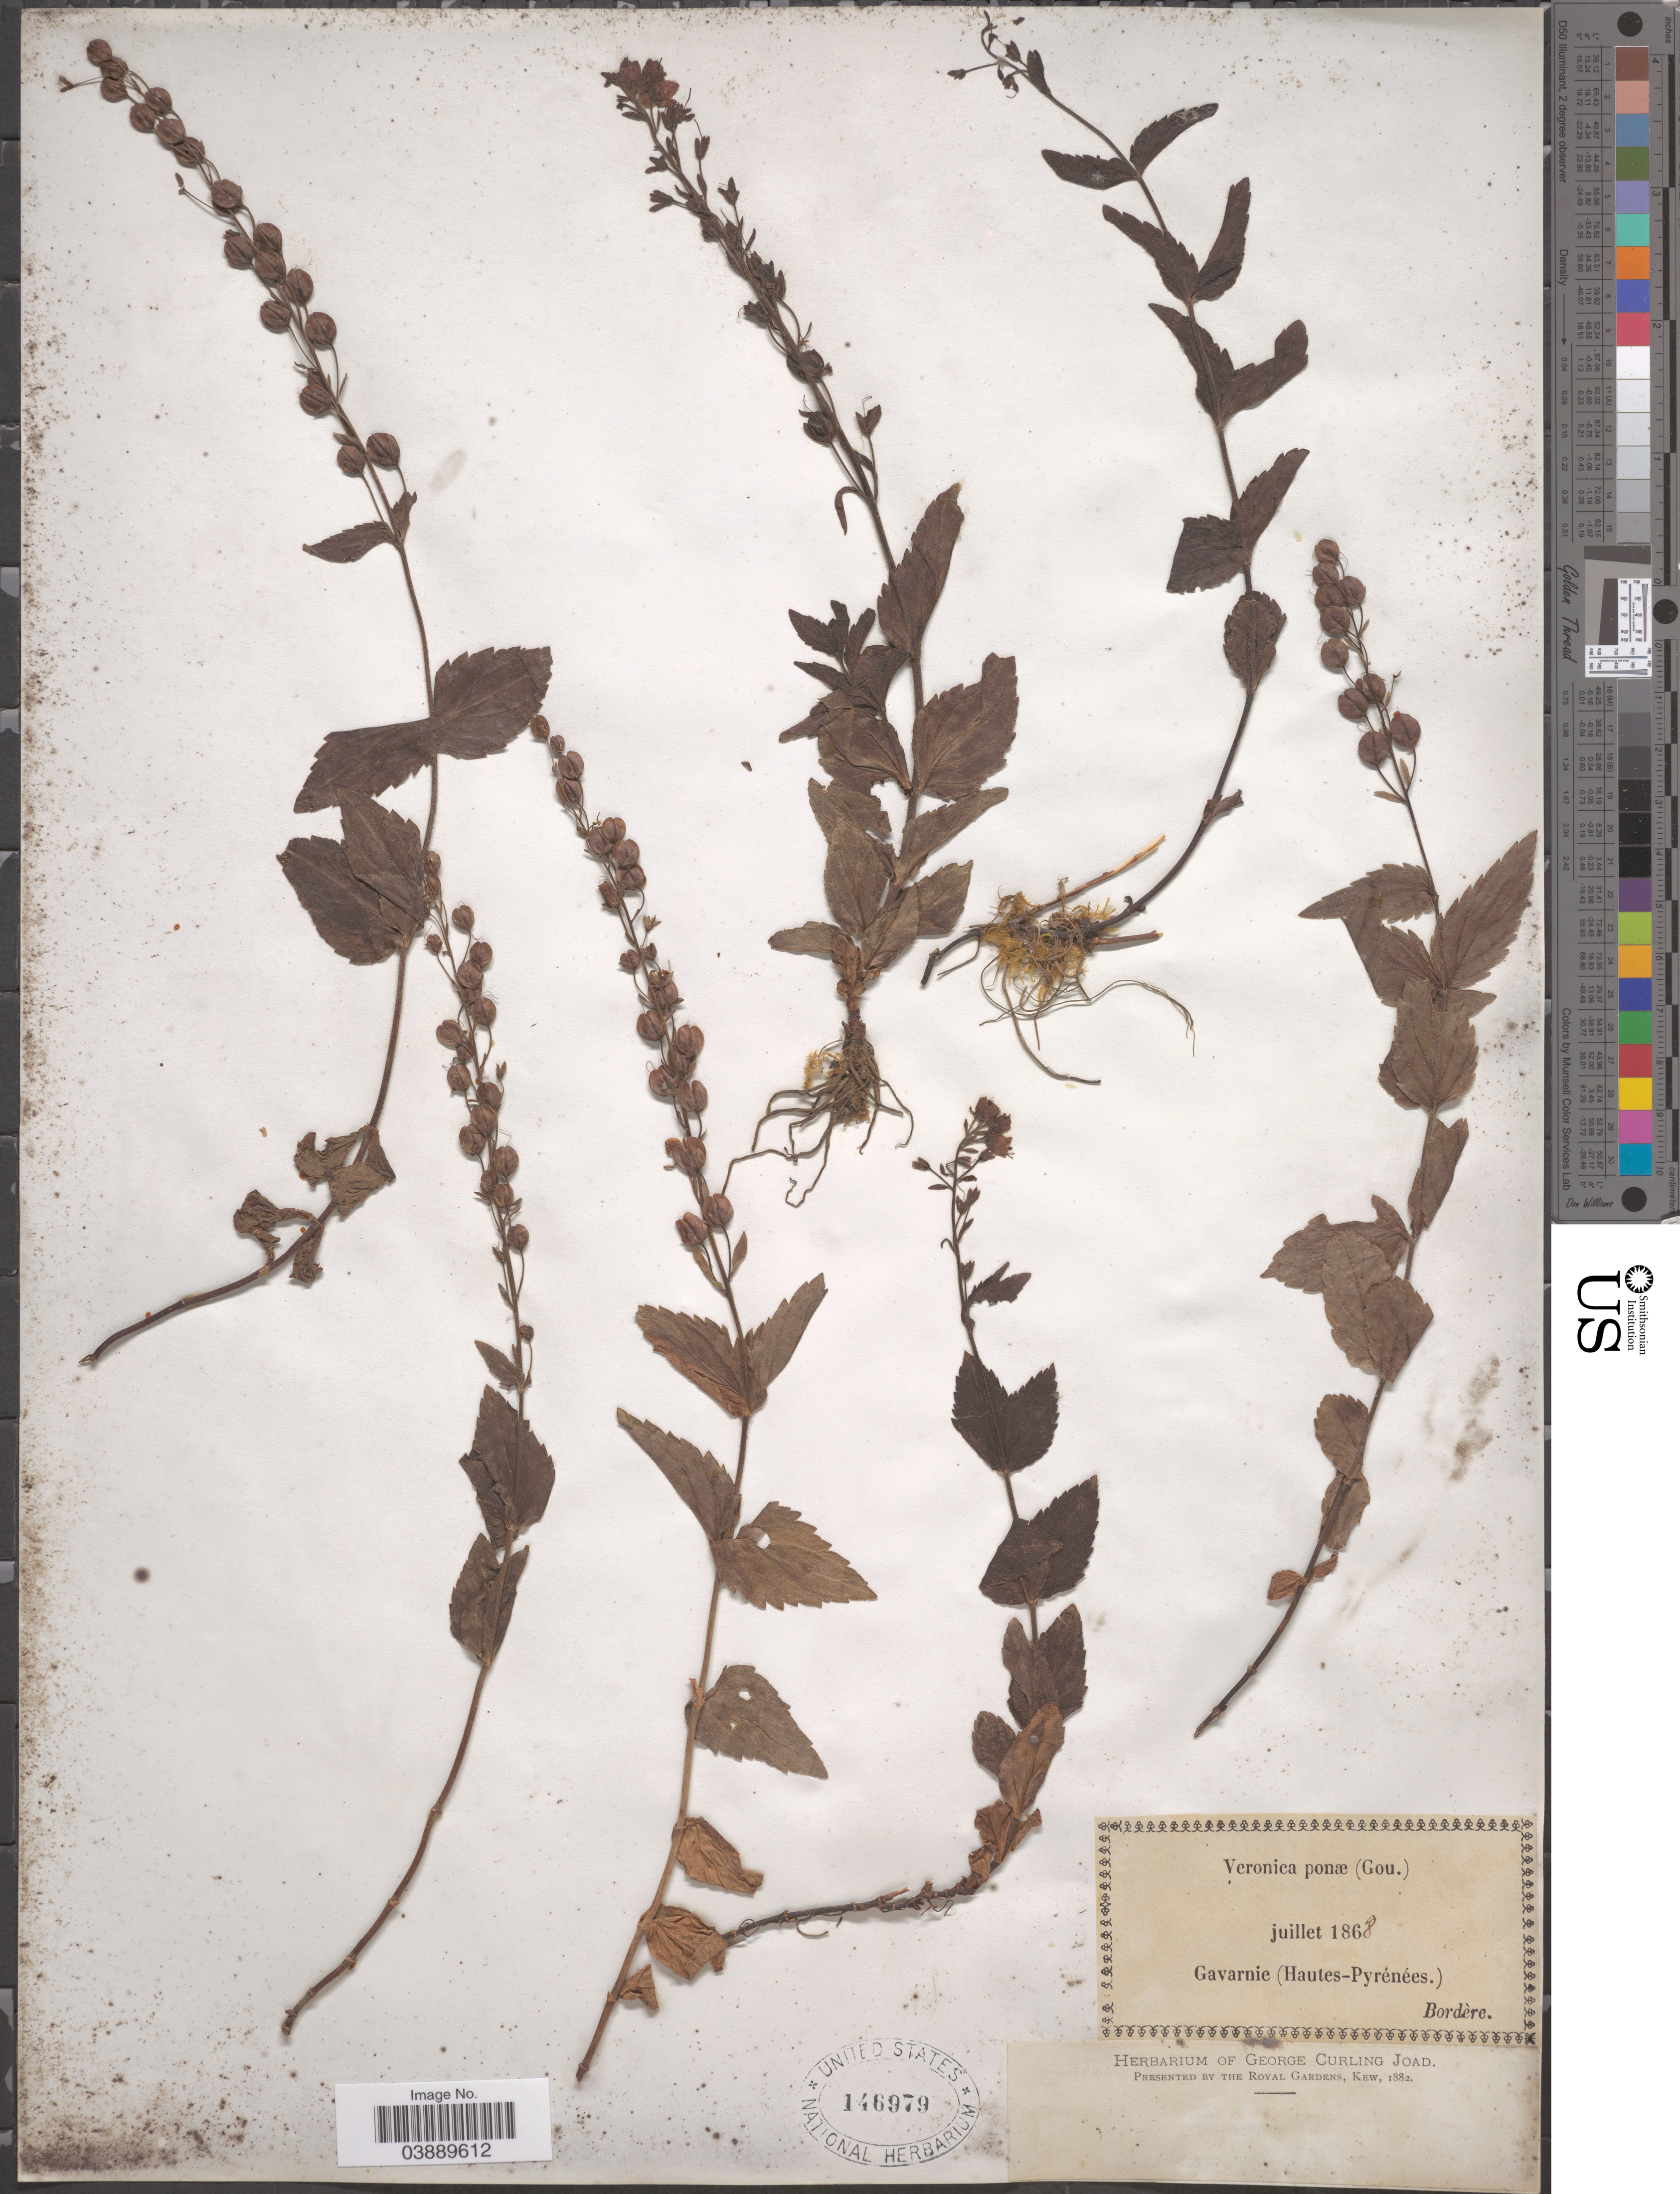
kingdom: Plantae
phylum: Tracheophyta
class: Magnoliopsida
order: Lamiales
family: Plantaginaceae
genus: Veronica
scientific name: Veronica ponae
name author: Gouan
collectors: -. Bordère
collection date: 1868-07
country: France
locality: Gavarnie (Hautes-Pyrénées.).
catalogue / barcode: US 146979